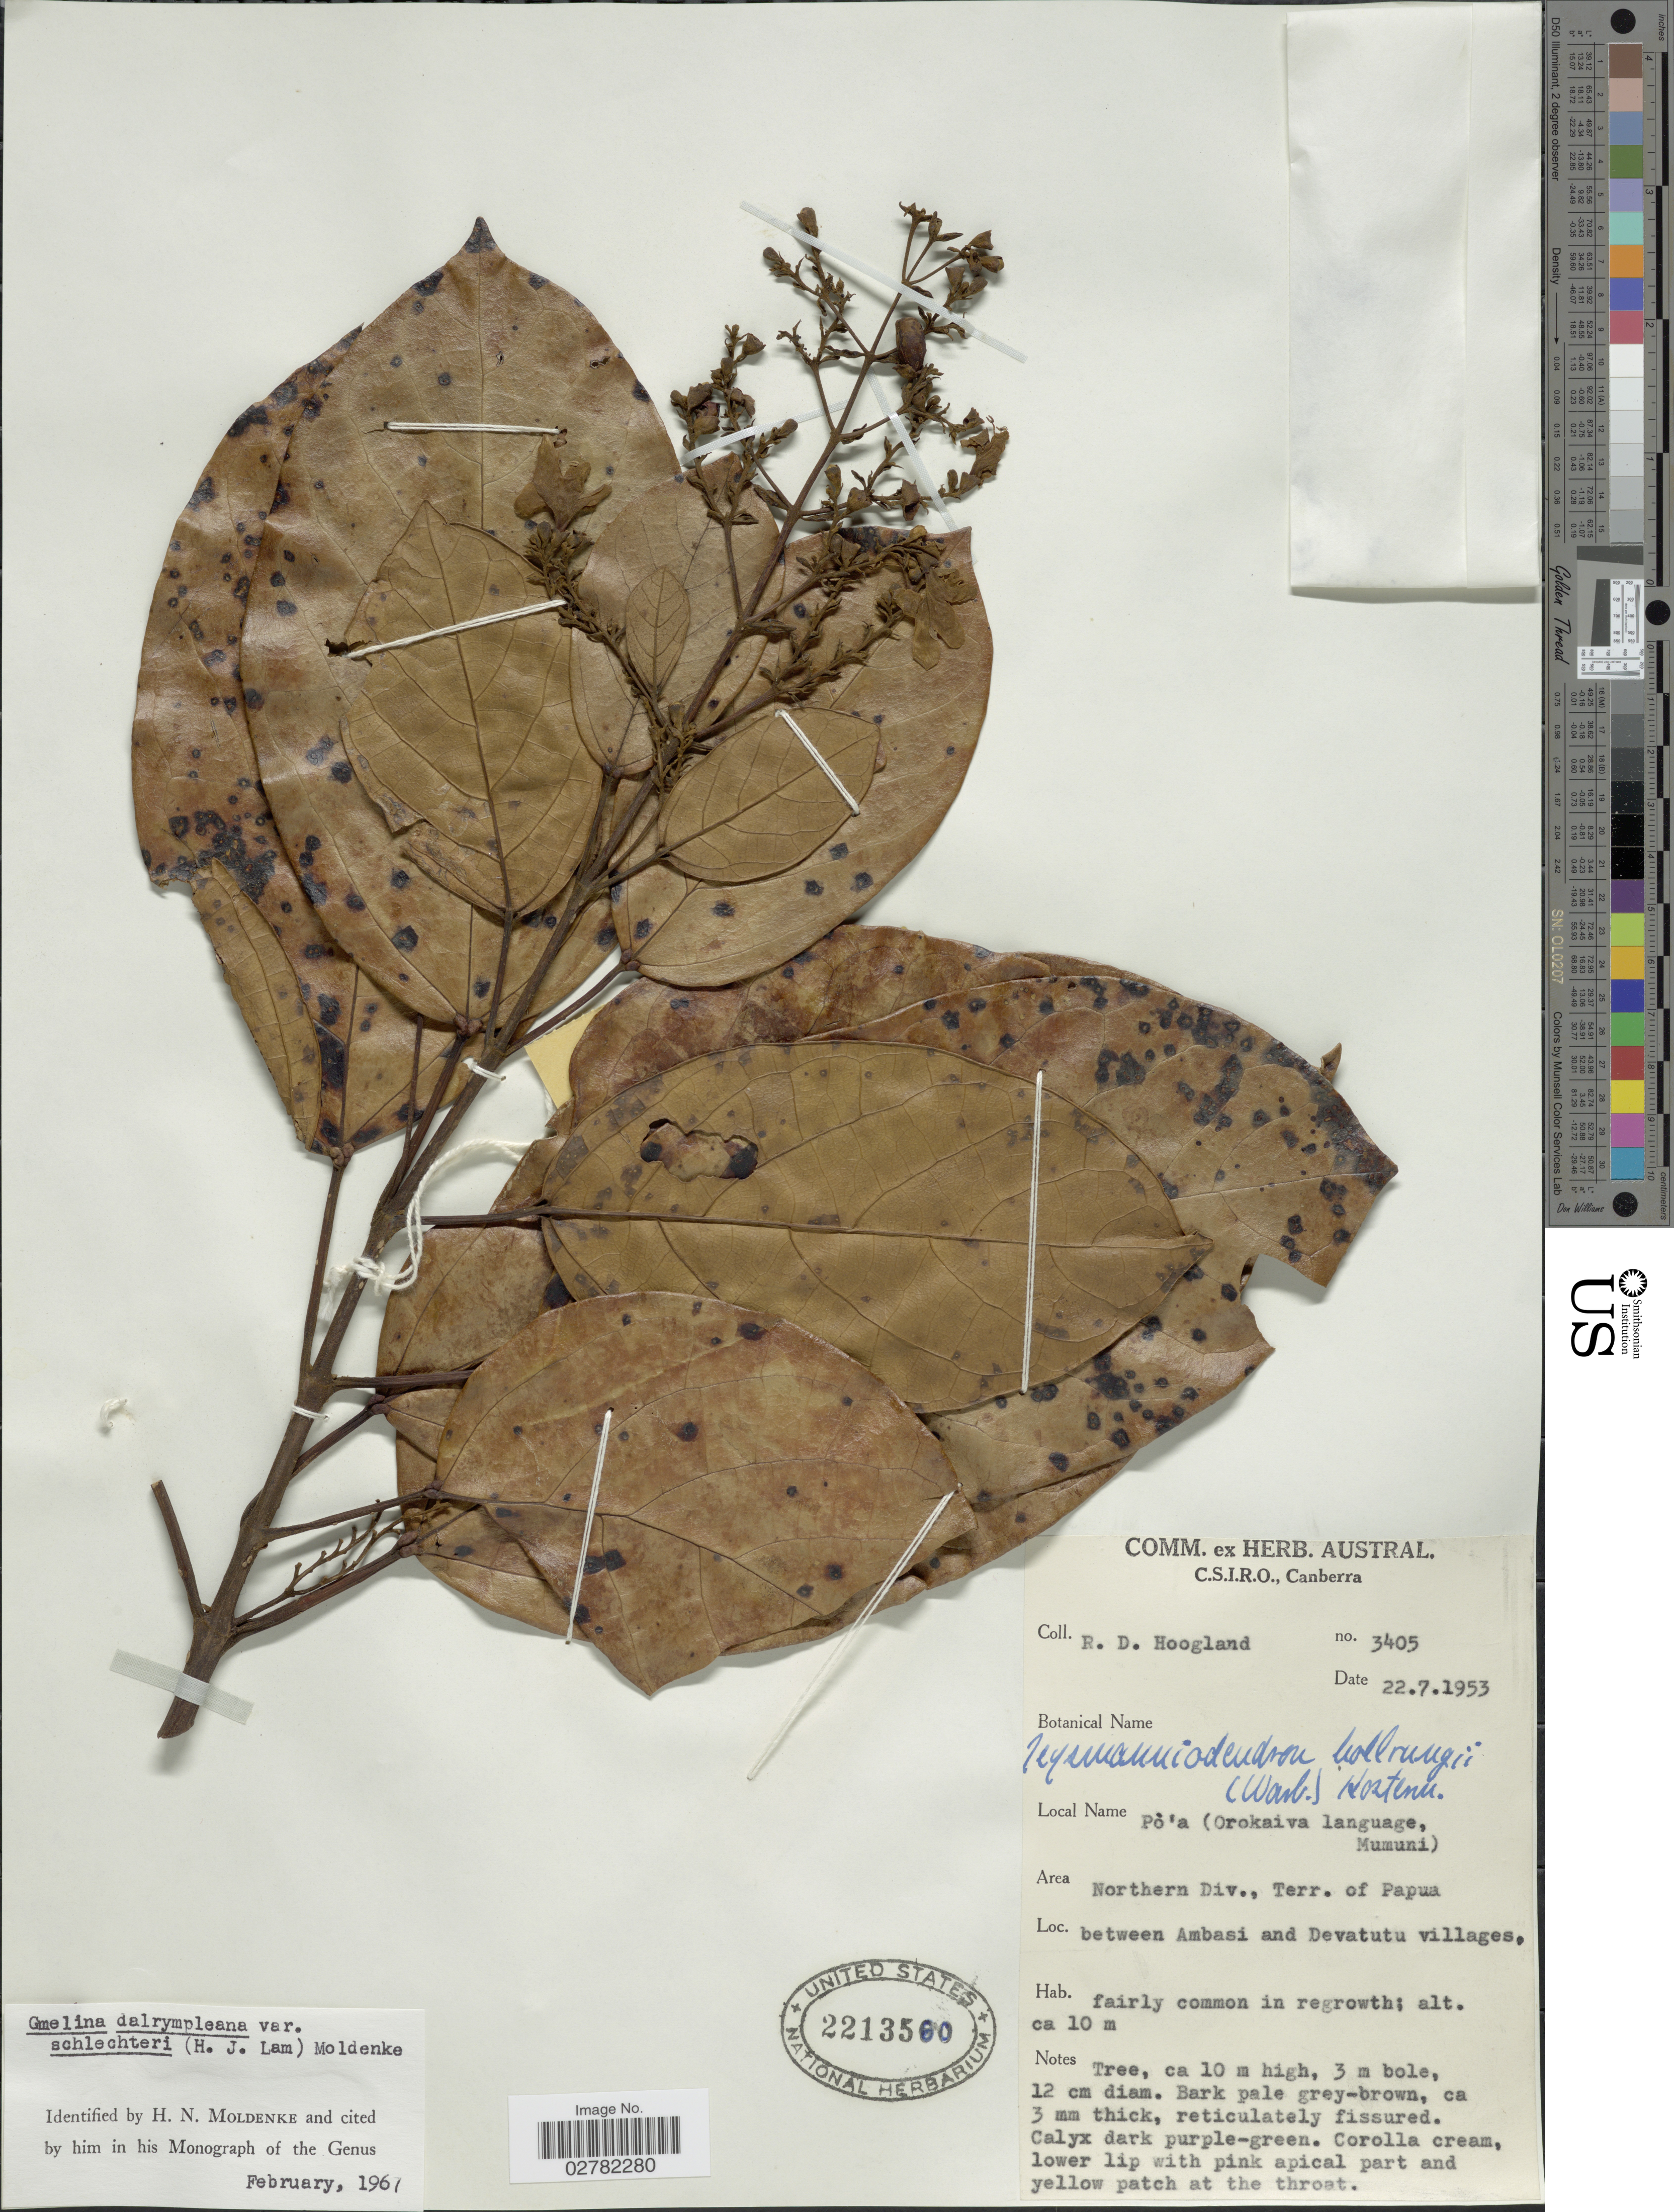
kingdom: Plantae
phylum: Tracheophyta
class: Magnoliopsida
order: Lamiales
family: Lamiaceae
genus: Gmelina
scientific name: Gmelina dalrympleana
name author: (F. Muell.) H.J. Lam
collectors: R. D. Hoogland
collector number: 3405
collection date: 1953-07-22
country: Papua New Guinea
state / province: Northern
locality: Northern Div., Terr. of Papua. Between Ambasi and Devatutu villages.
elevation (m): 10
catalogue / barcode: US 2213560